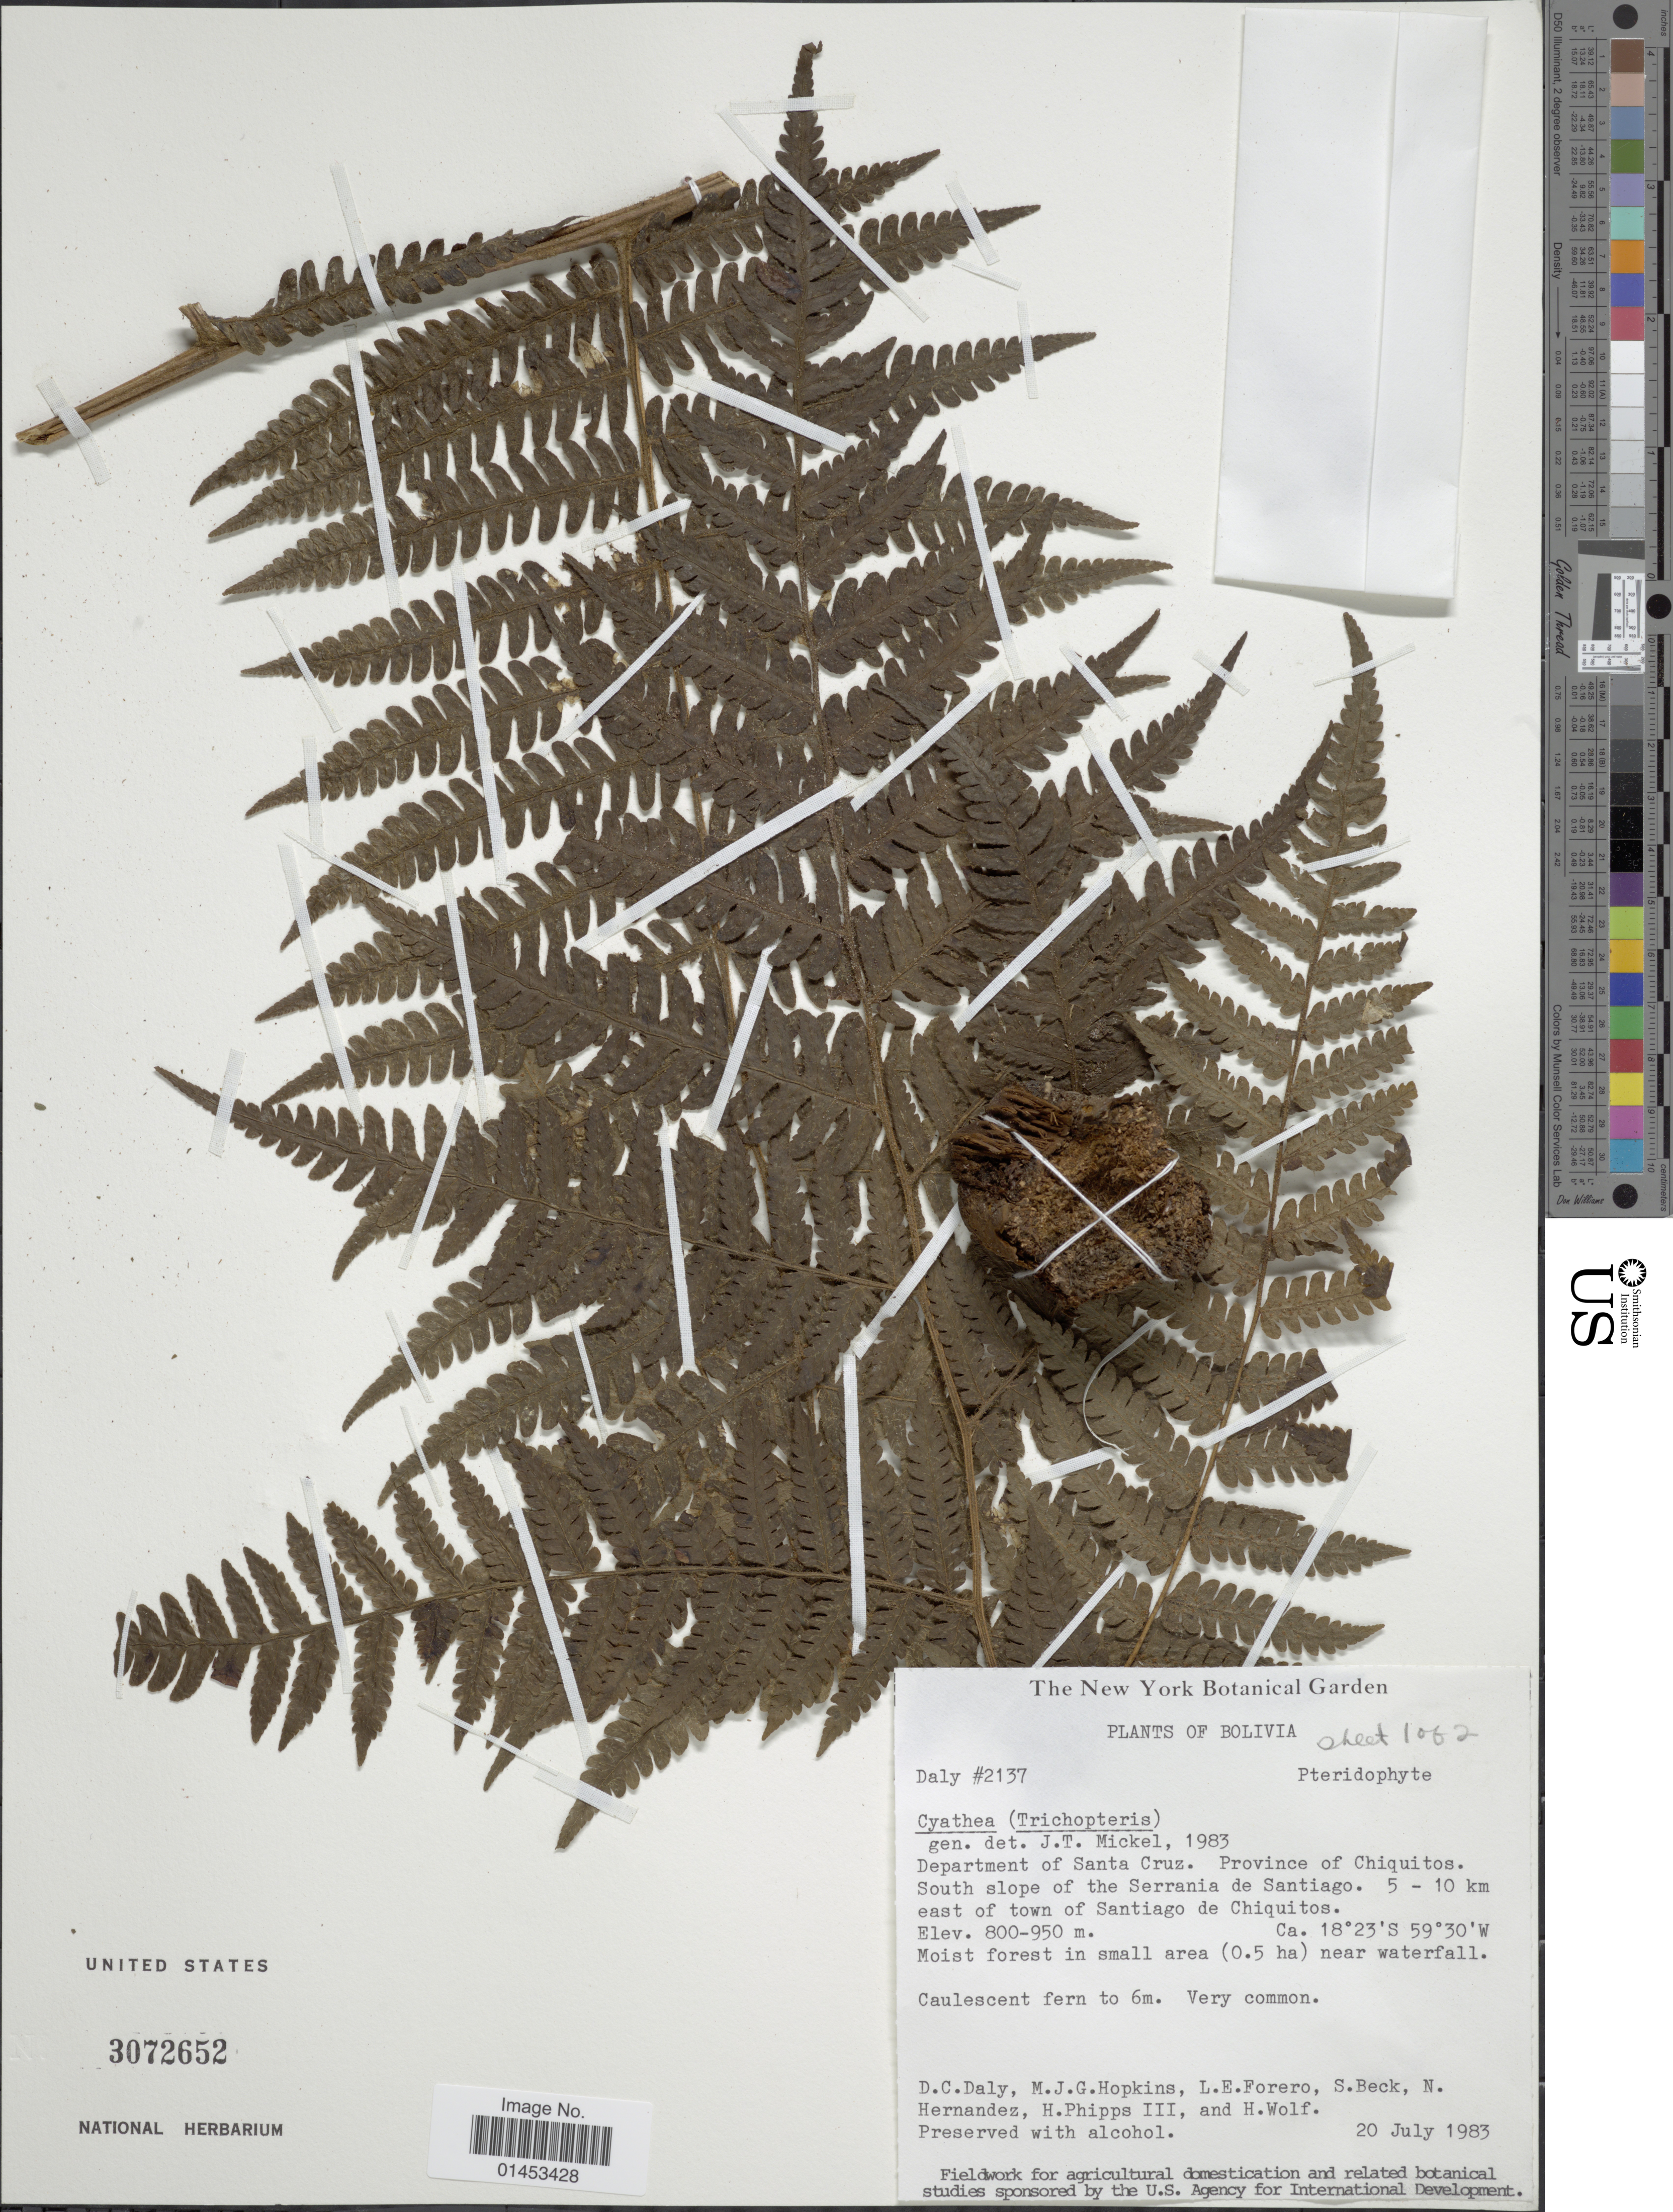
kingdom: Plantae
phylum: Tracheophyta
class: Polypodiopsida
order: Cyatheales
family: Cyatheaceae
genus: Cyathea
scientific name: Cyathea sp.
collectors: D. C. Daly, M. J. G. Hopkins, Forero, L., S. G. Beck & et al.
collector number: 2137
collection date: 1983-07-20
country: Bolivia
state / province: Santa Cruz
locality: Department of Santa Cruz, province of Chiquitos, South slope of the Serrania de Santiago, 5-10km east of town of Santiago de Chiquitos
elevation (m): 800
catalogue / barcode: US 3072652